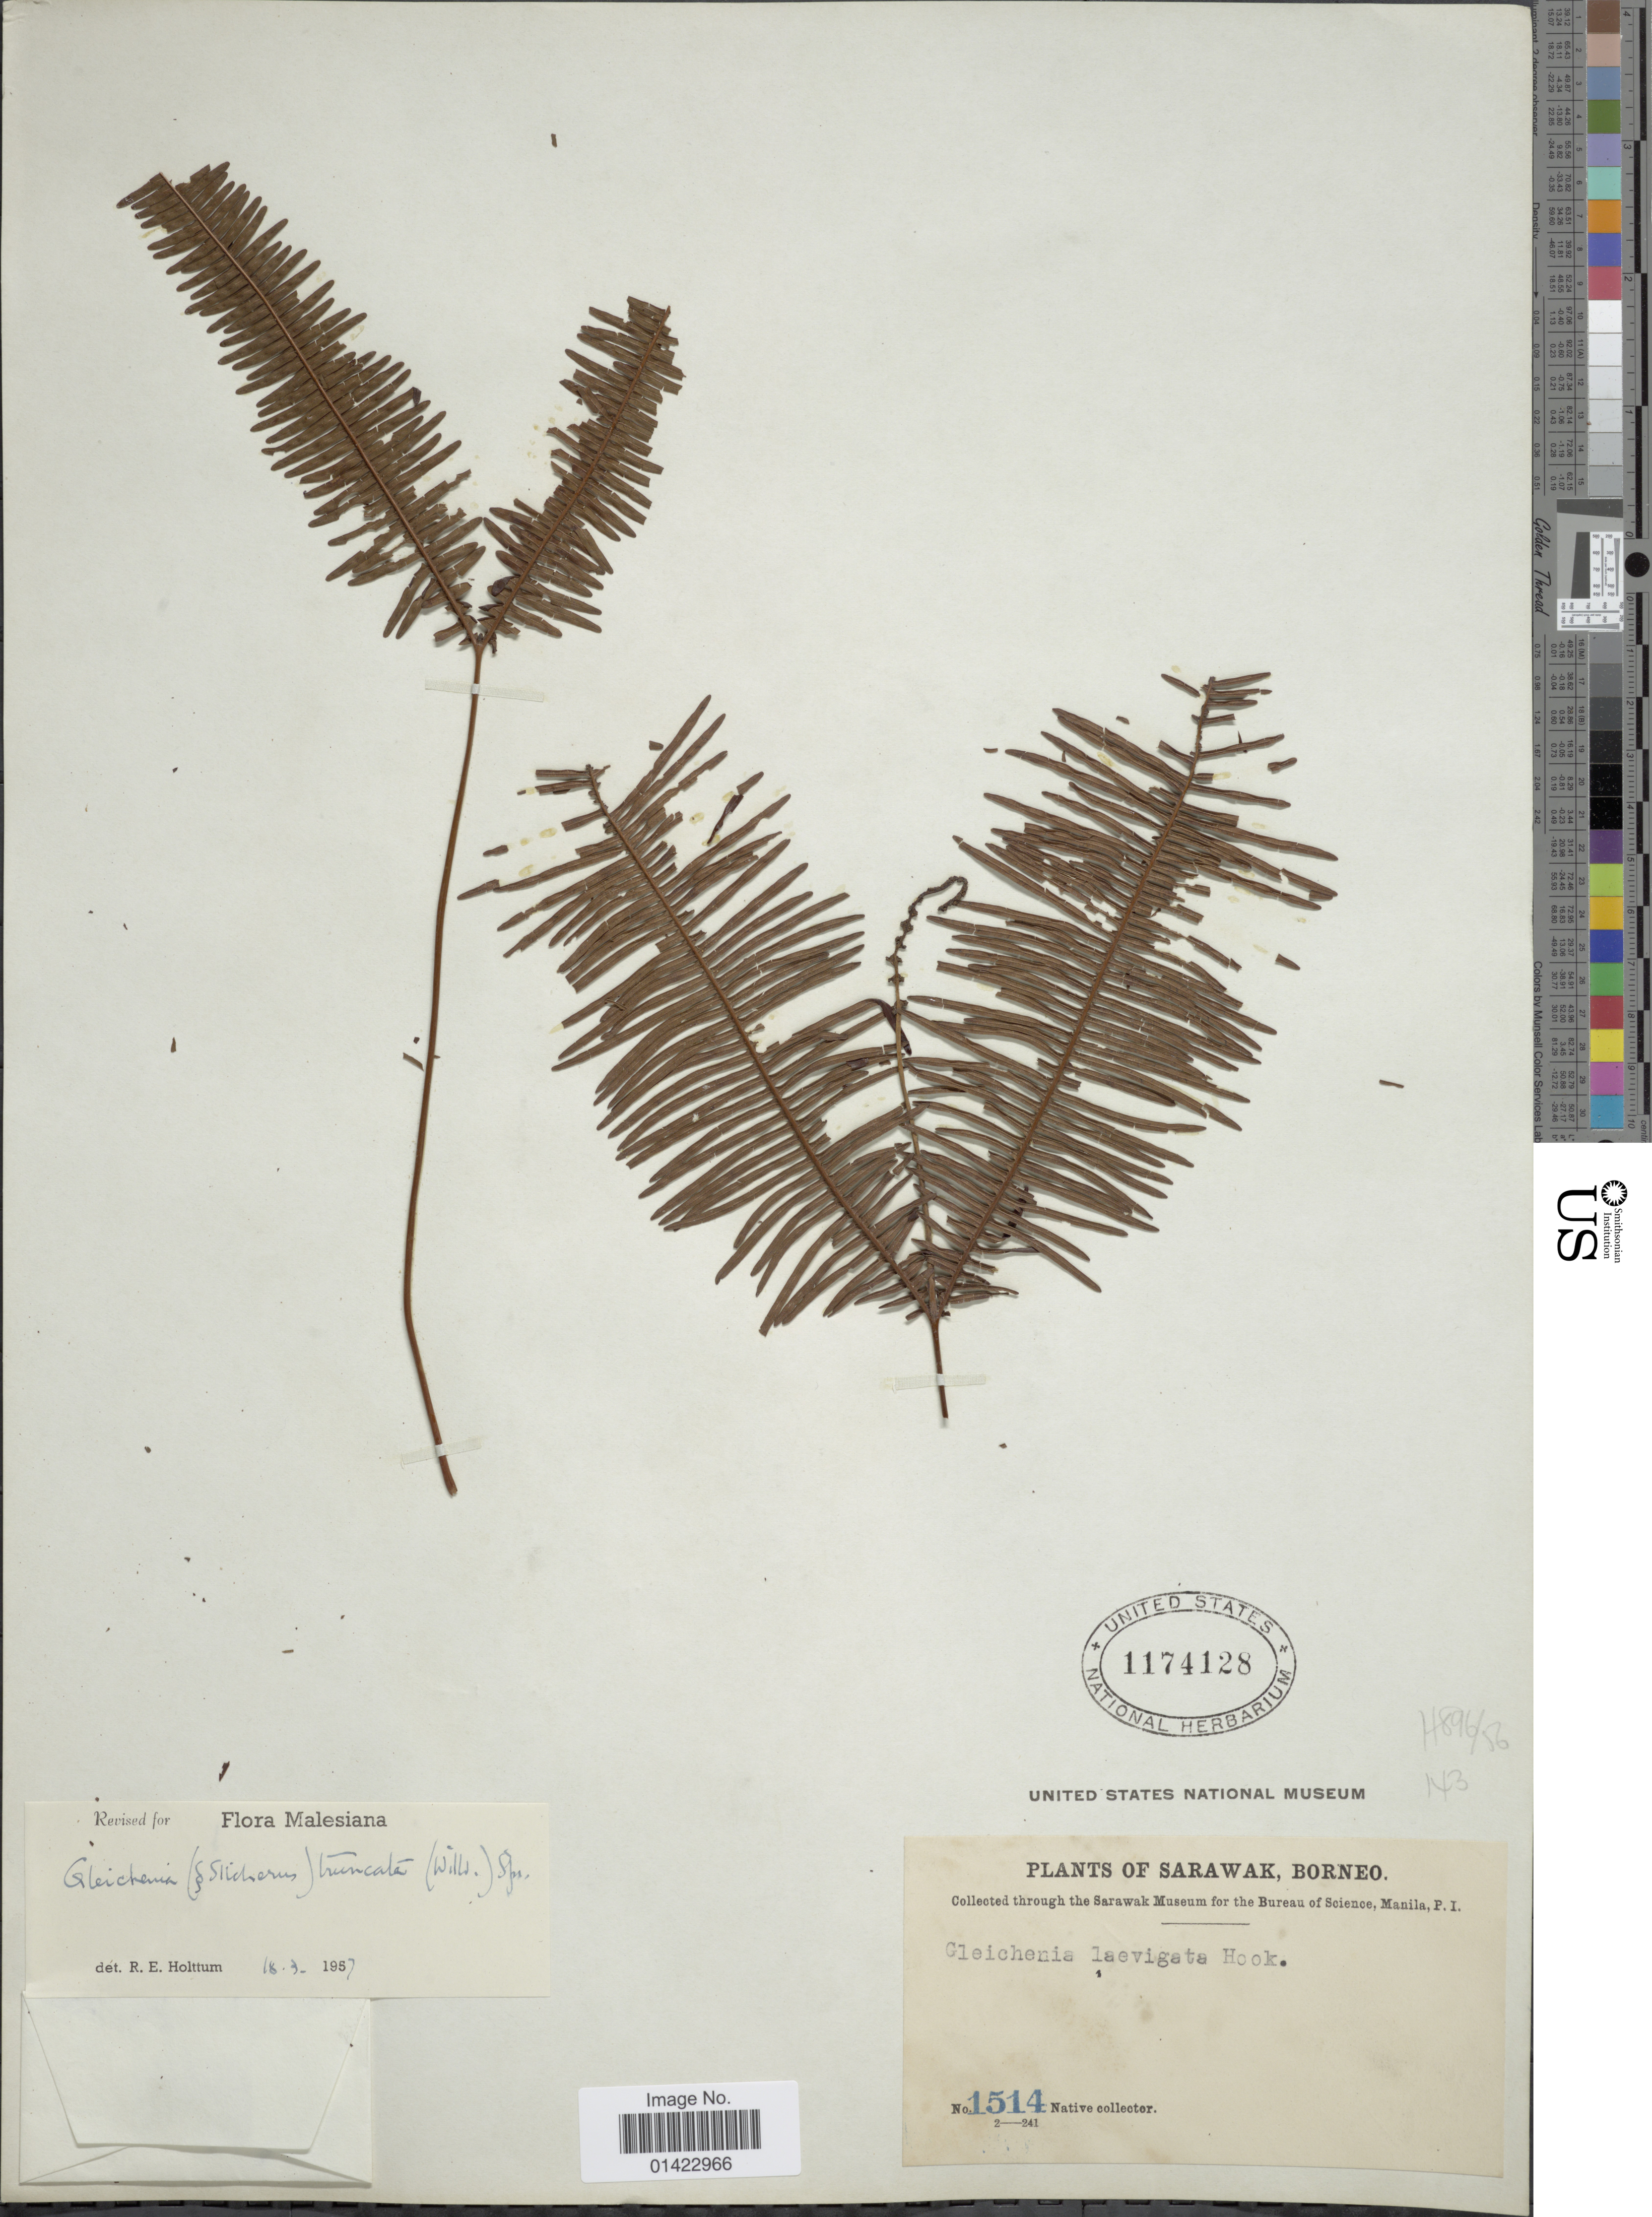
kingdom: Plantae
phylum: Tracheophyta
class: Polypodiopsida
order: Gleicheniales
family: Gleicheniaceae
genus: Sticherus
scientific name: Sticherus truncatus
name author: (Willd.) Nakai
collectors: Native collector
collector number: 1514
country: Malaysia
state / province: Sarawak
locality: Sarawak, Borneo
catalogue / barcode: US 1174128